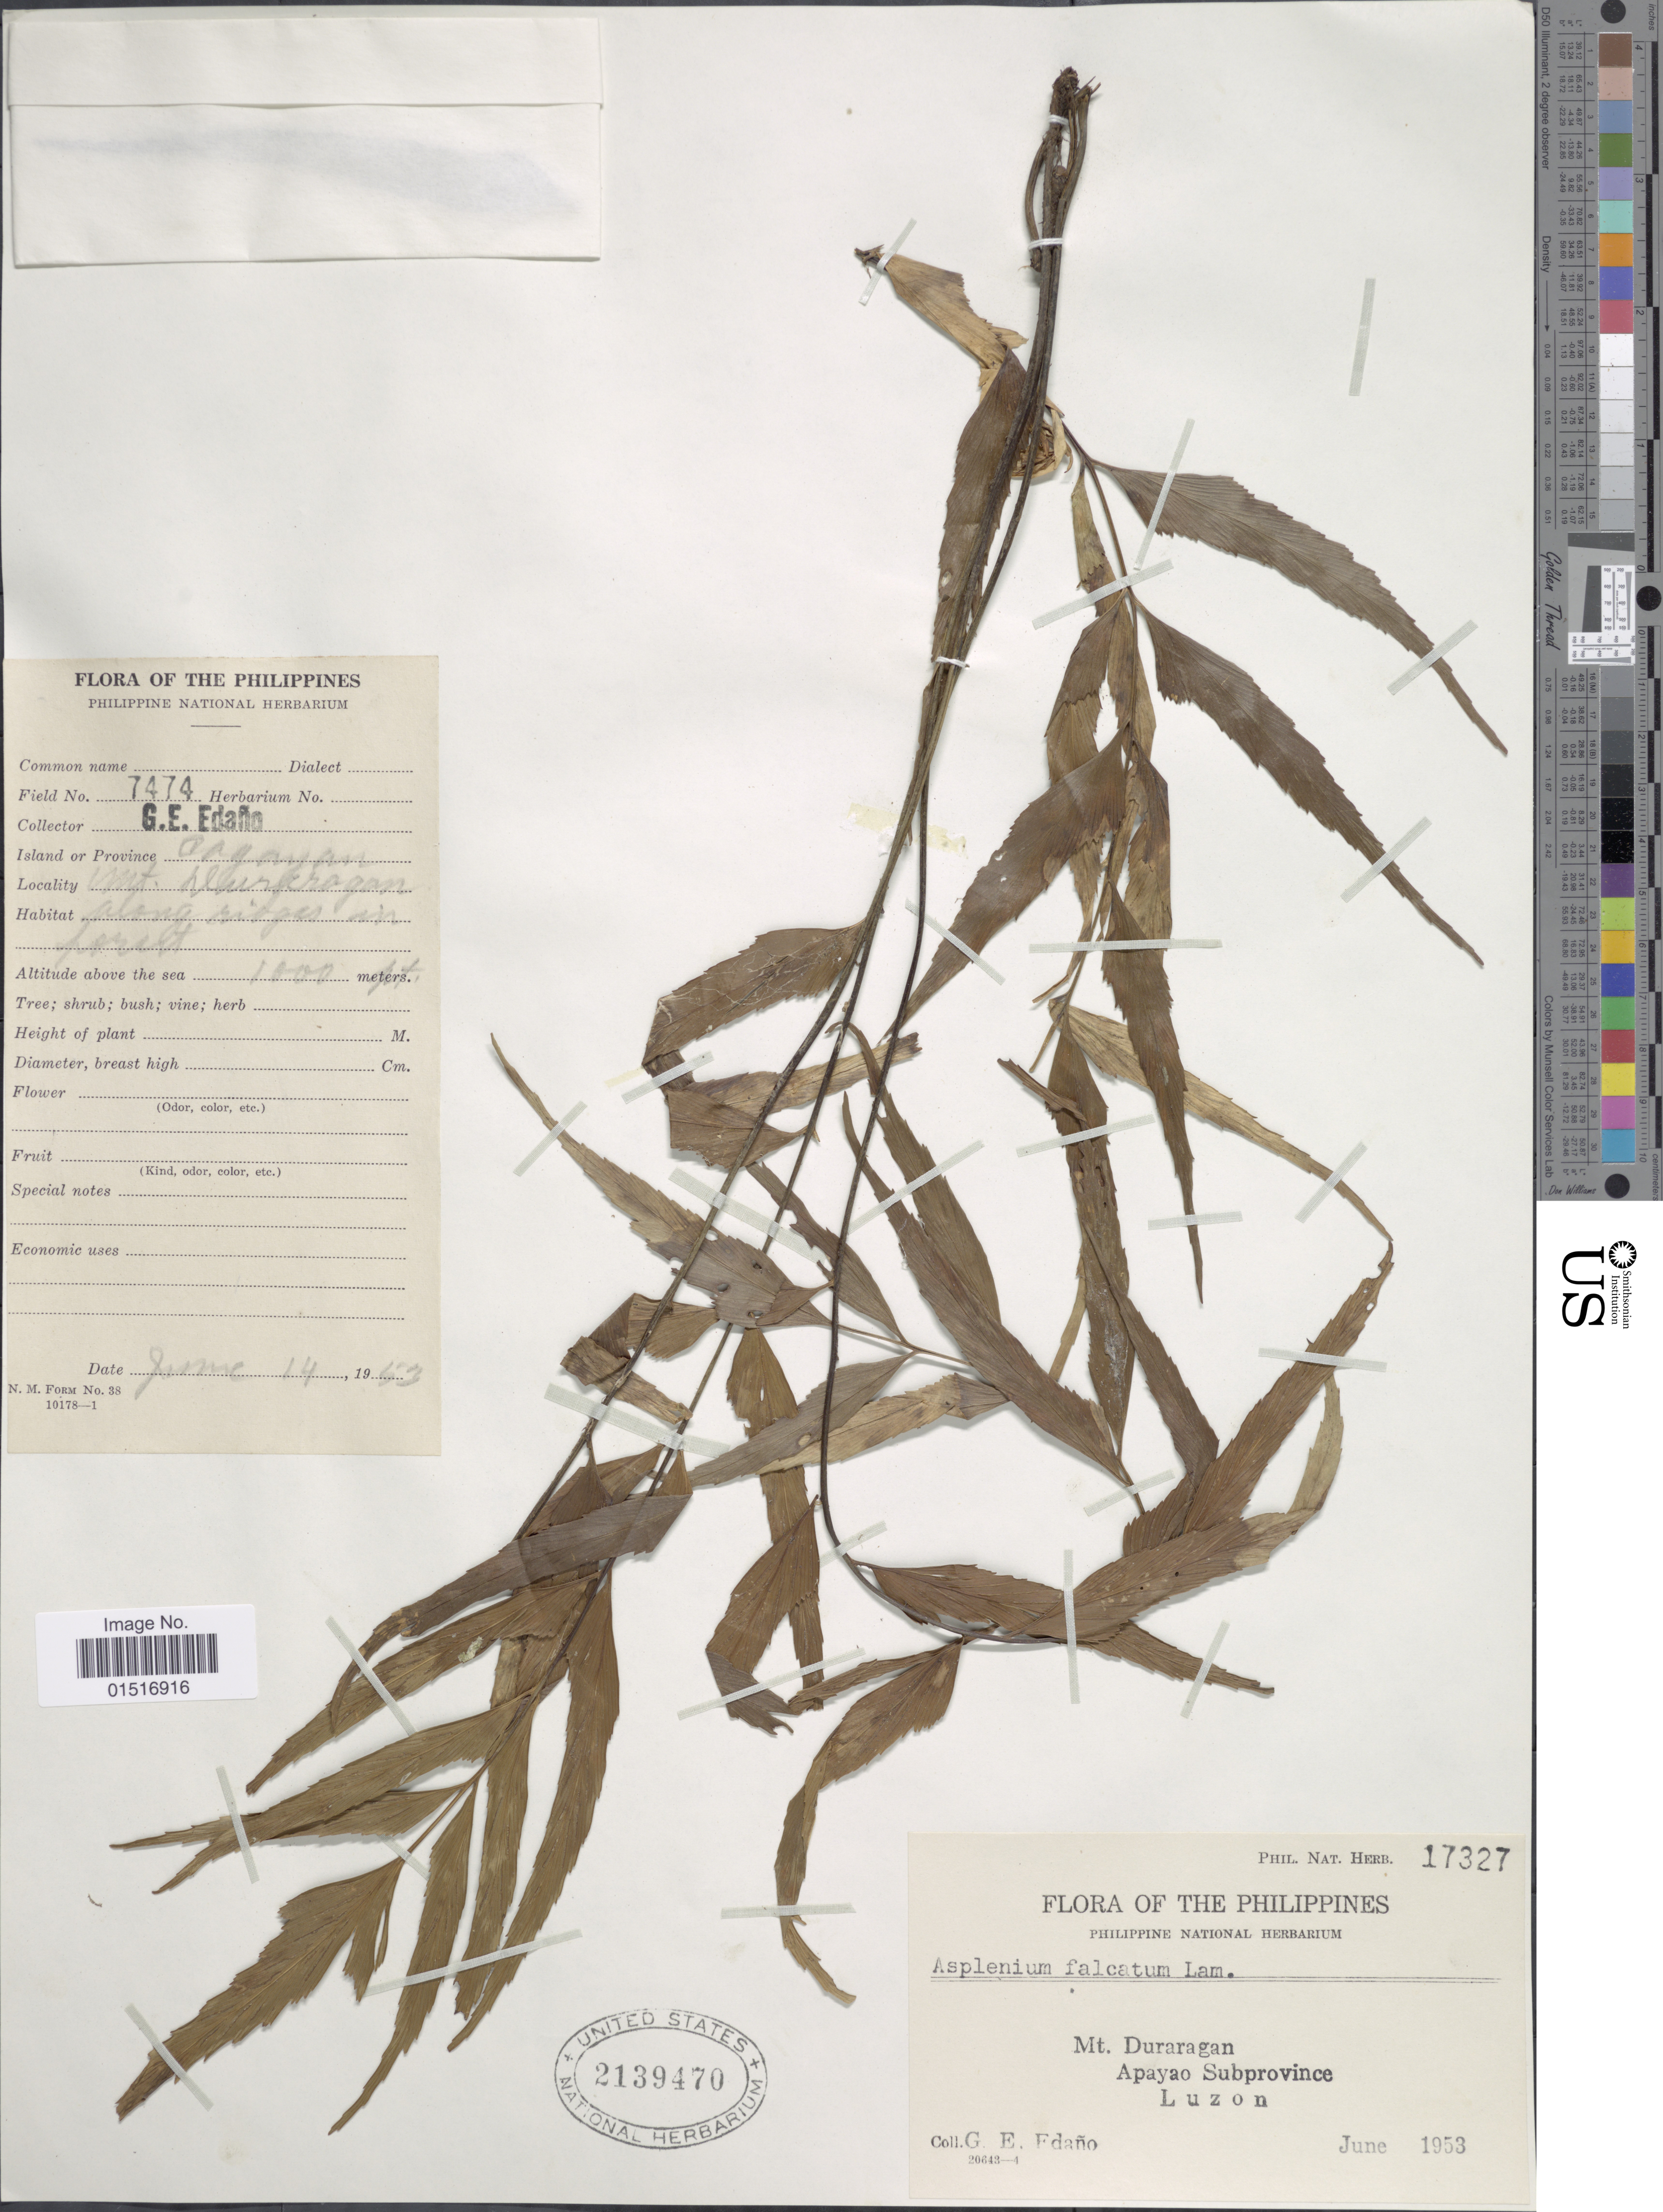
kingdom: Plantae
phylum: Tracheophyta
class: Polypodiopsida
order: Polypodiales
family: Aspleniaceae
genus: Asplenium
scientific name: Asplenium polyodon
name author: G. Forst.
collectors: G. E. Edaño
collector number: Phil. Nat. Herb. 7474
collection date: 1953-06-14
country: Philippines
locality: Mt. Duraragan. Apayao Subprovince. Luzon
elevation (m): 305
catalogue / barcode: US 2139470